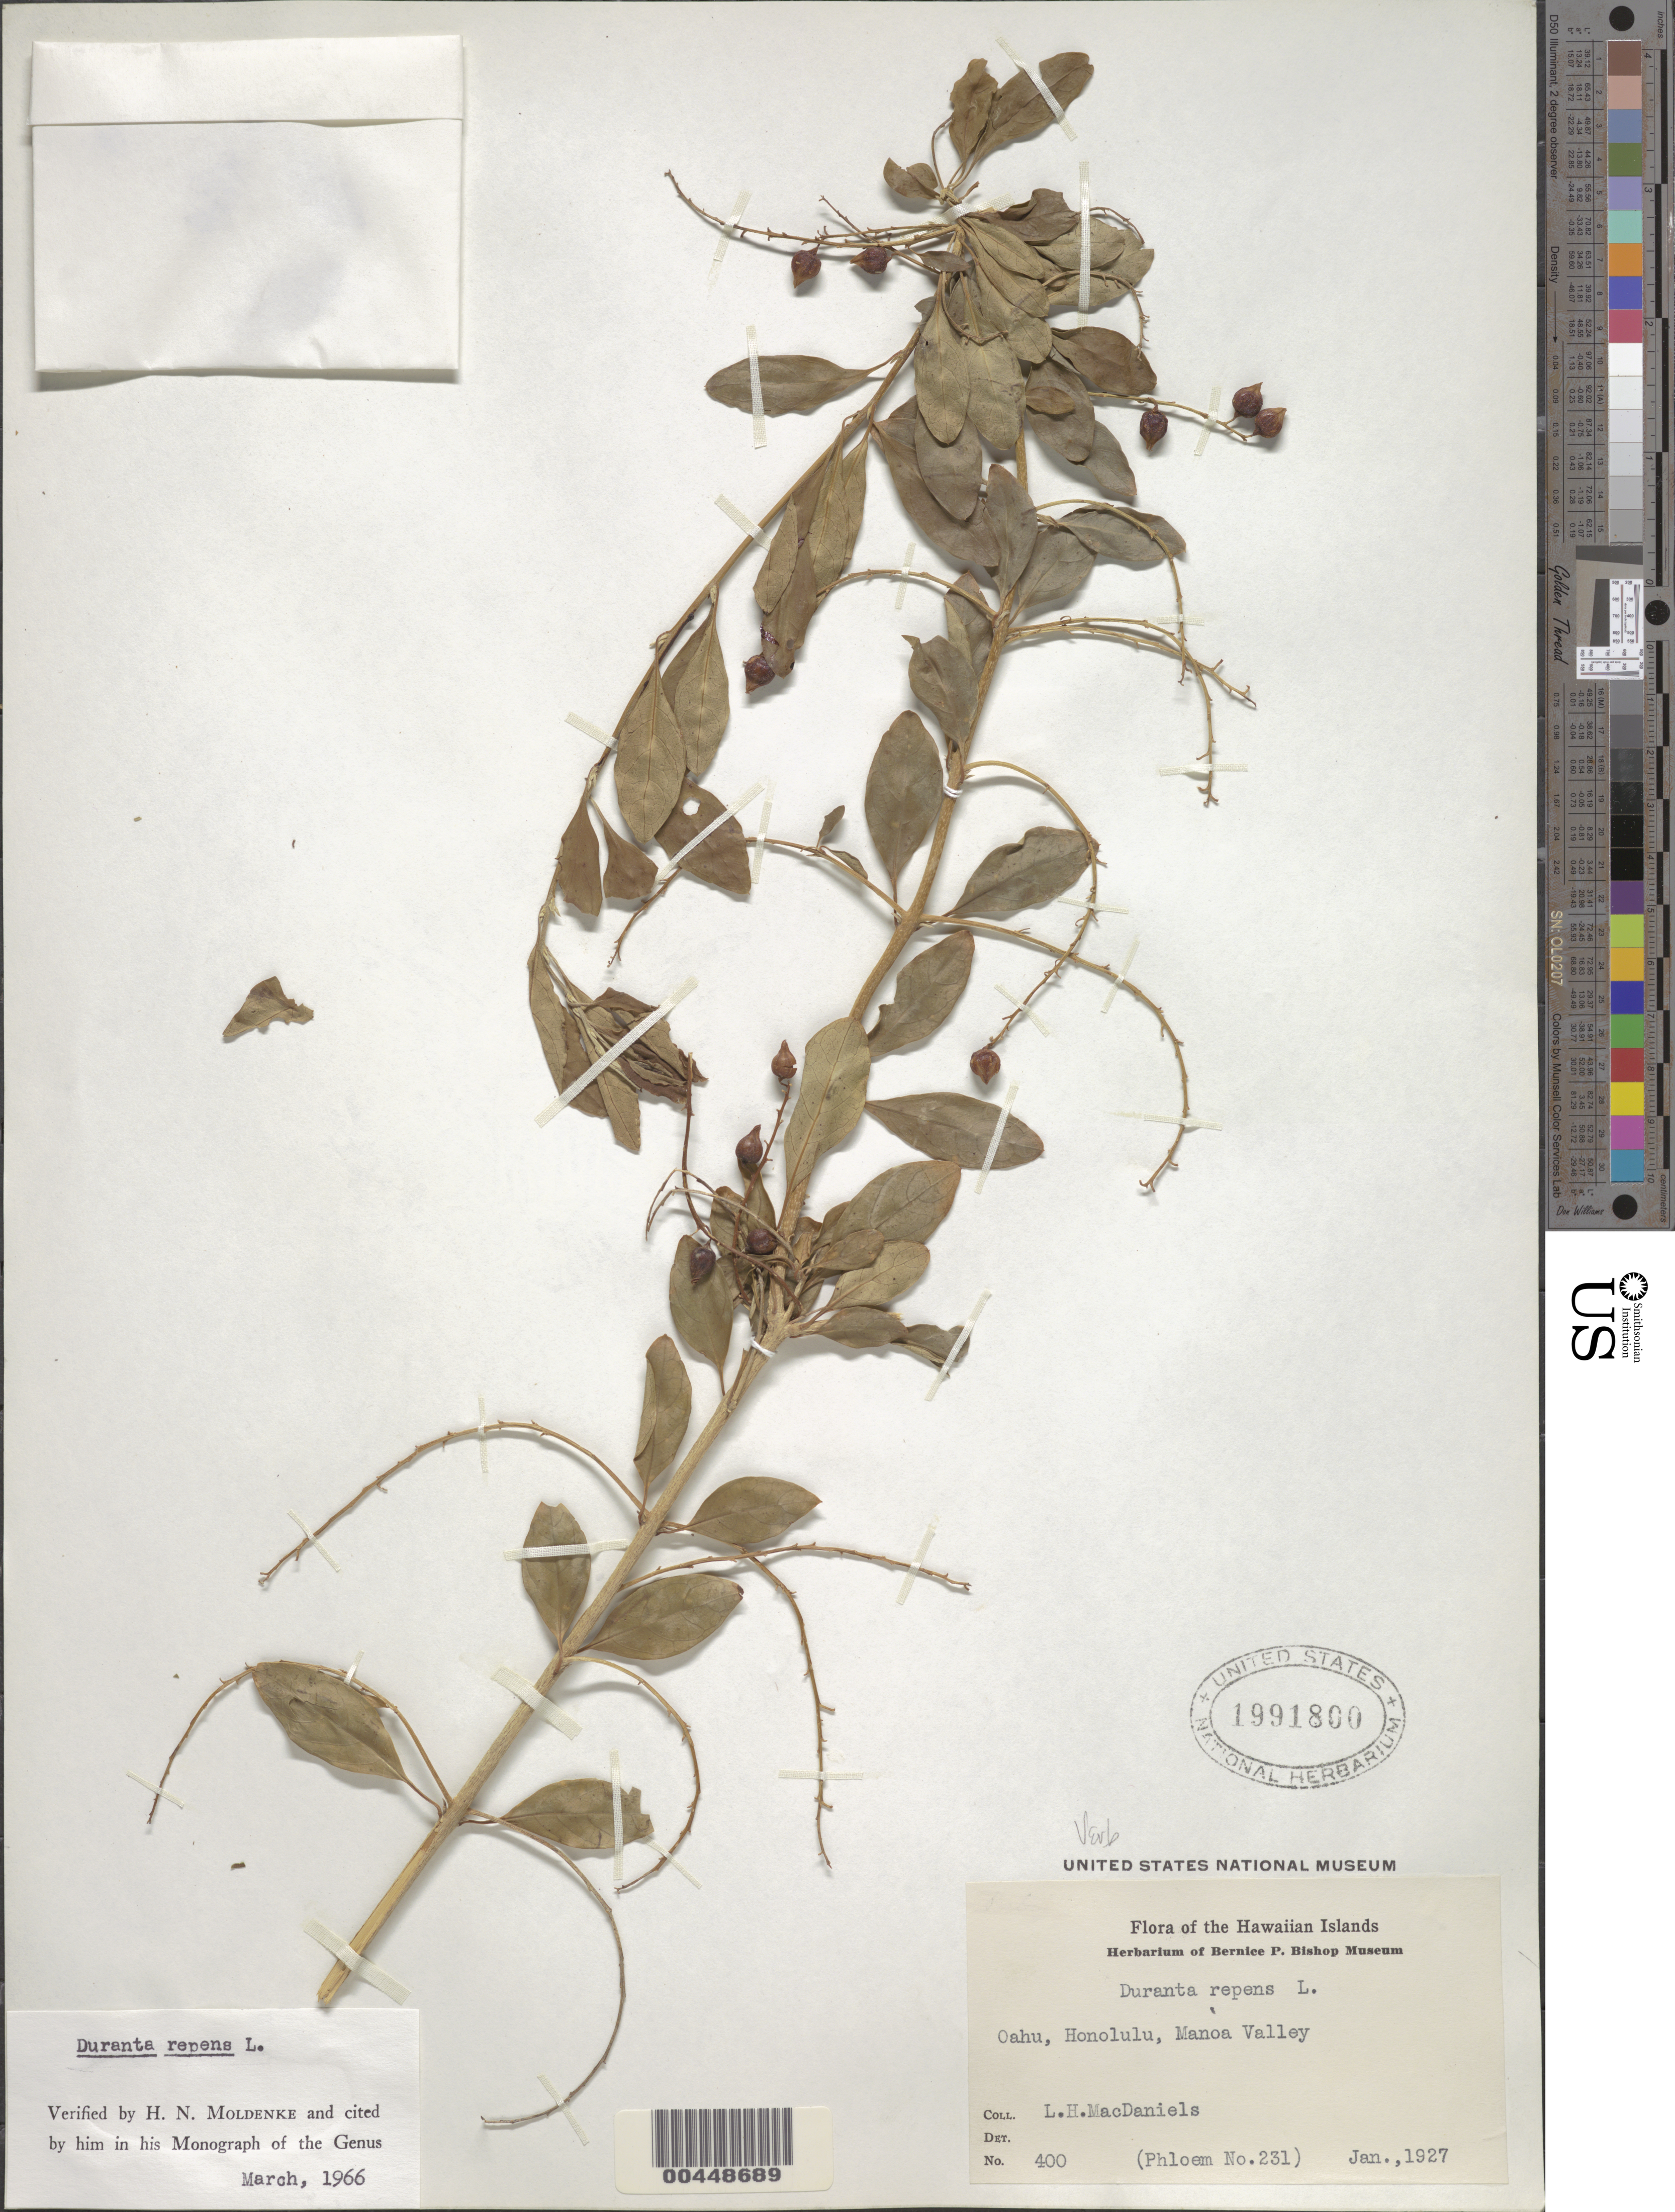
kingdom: Plantae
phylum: Tracheophyta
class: Magnoliopsida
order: Lamiales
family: Verbenaceae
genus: Duranta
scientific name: Duranta repens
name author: L.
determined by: Moldenke, H. N.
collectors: L. MacDaniels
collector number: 400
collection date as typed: Jan 1927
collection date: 1927-01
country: United States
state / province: Hawaii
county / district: Honolulu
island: Oahu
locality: Honolulu, Manoa Valley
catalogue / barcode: US 1991800